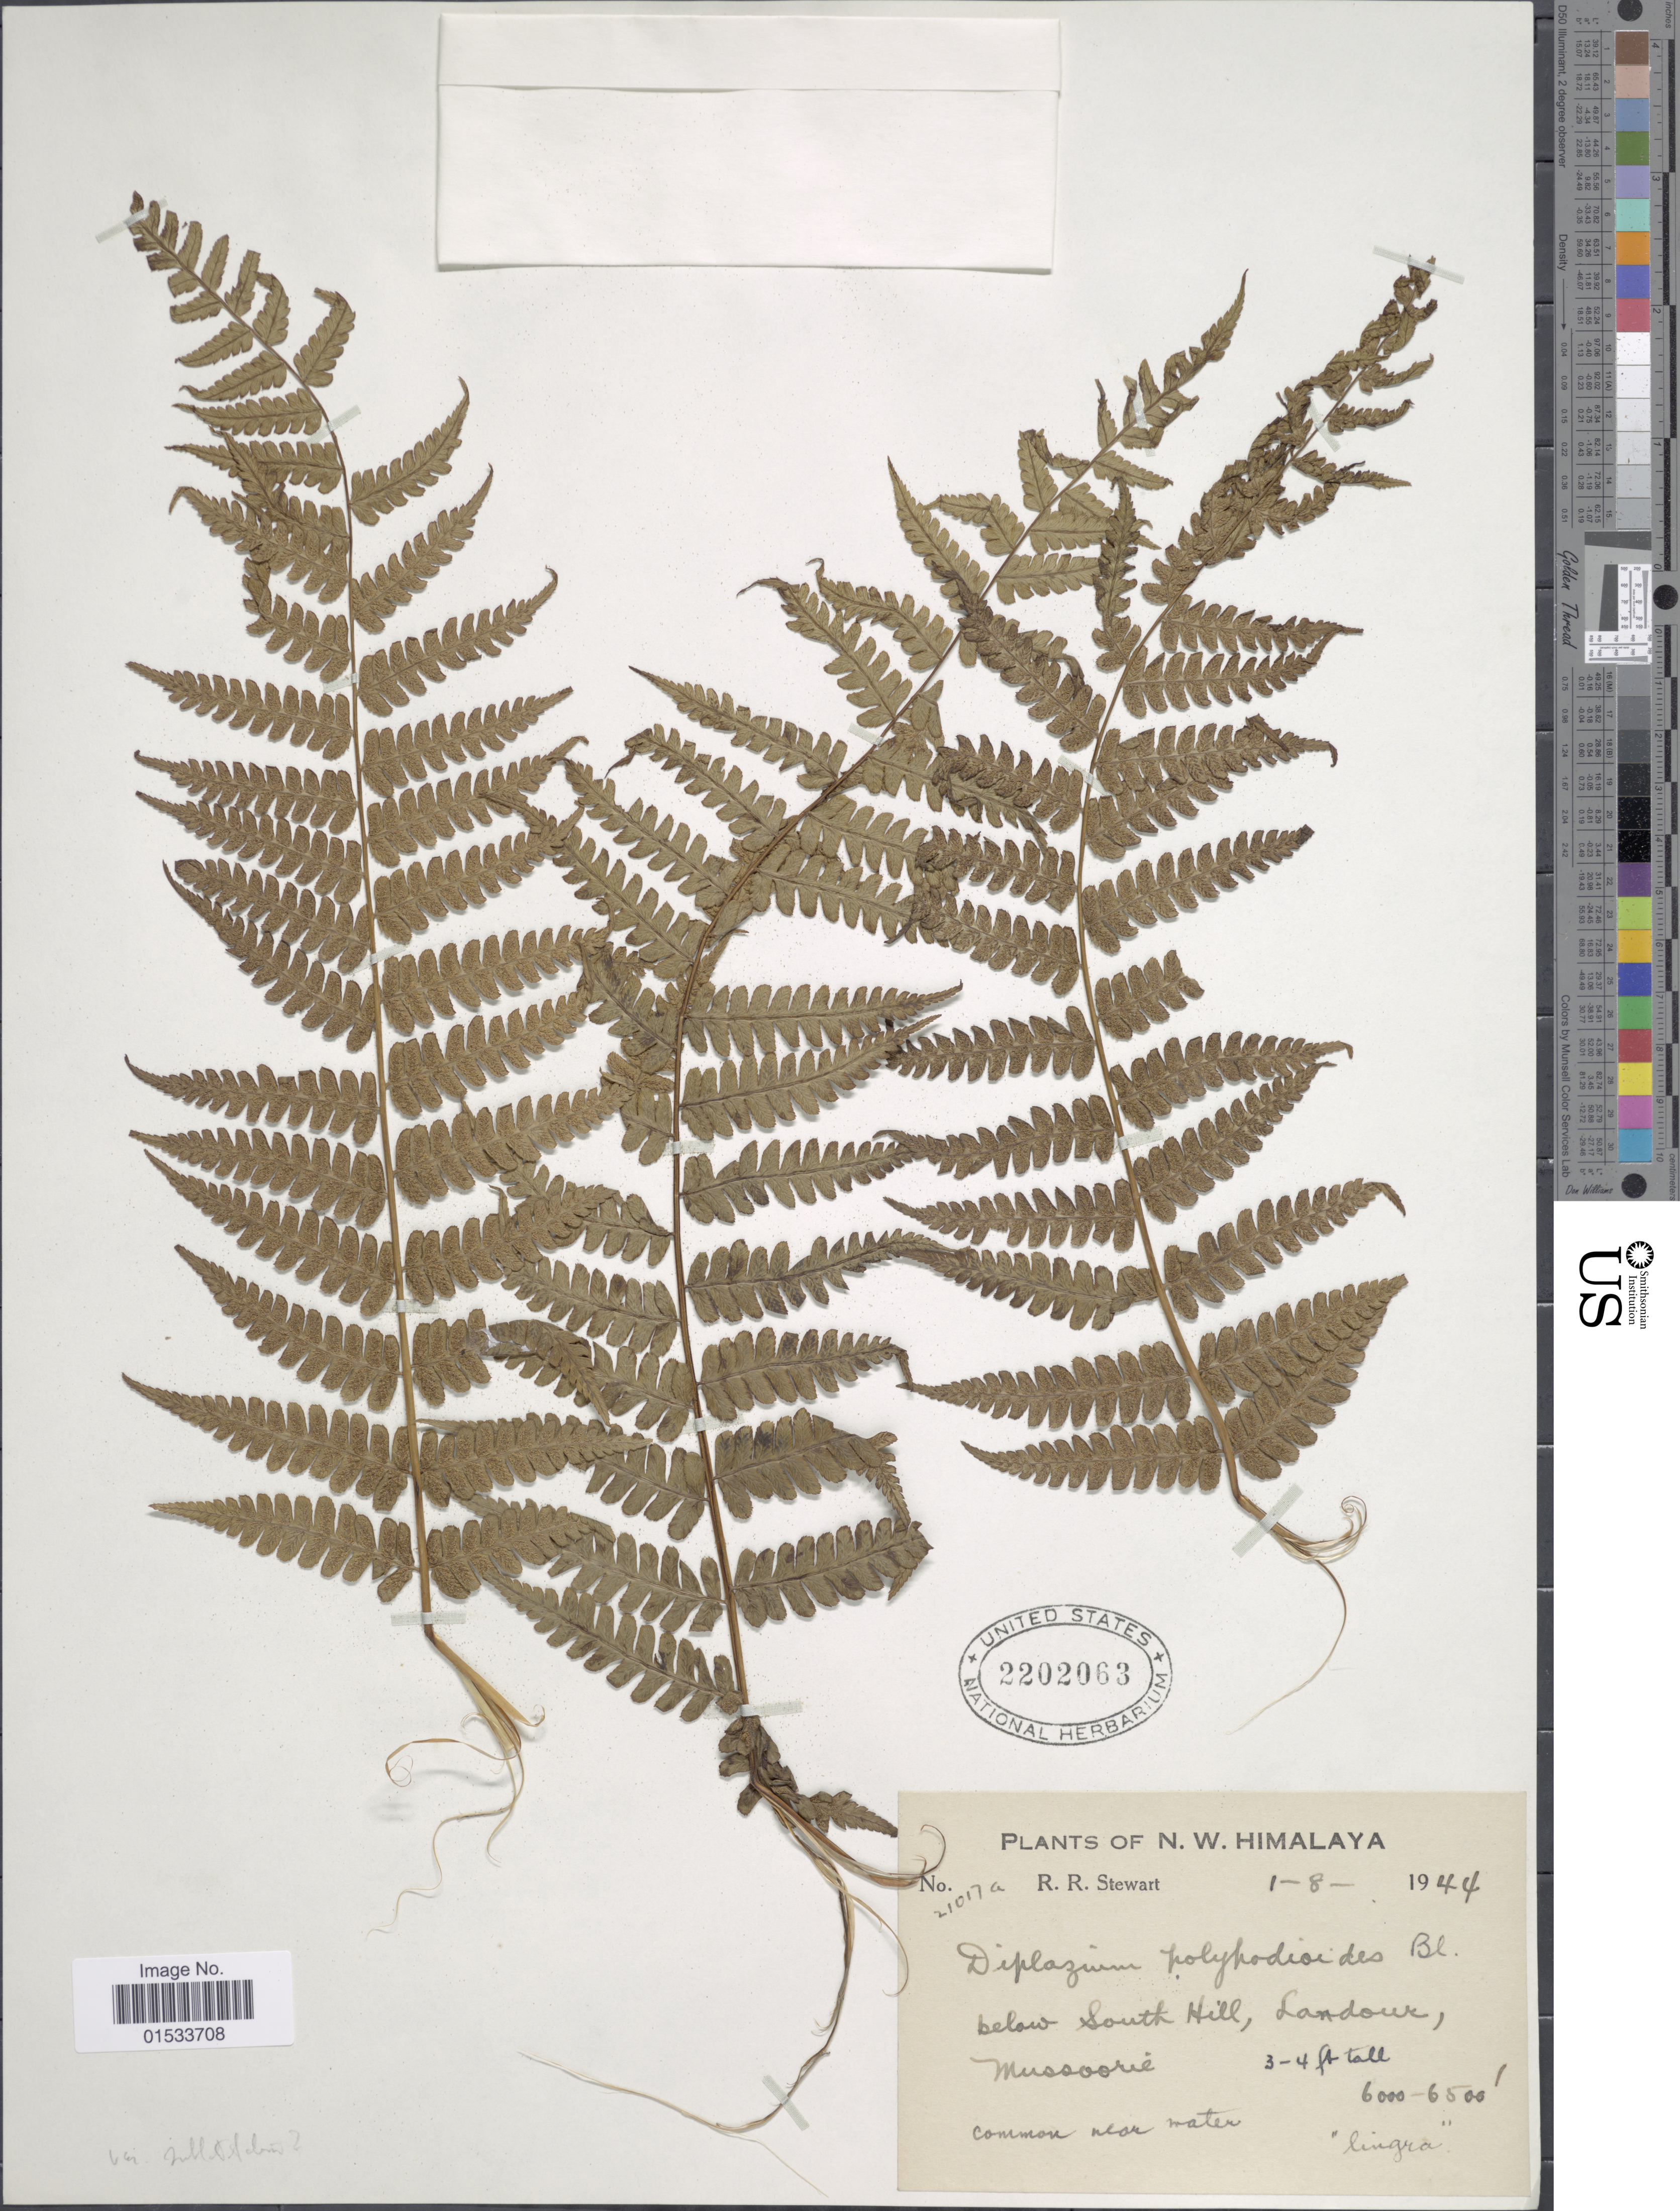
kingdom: Plantae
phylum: Tracheophyta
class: Polypodiopsida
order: Polypodiales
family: Athyriaceae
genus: Diplazium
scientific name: Diplazium frondosum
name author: C. Chr.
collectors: R. R. Stewart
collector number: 21017a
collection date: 1944-08-01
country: India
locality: N. W. Himalaya, below South Hill, Landour, Mussoorie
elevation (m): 1829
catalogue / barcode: US 2202063